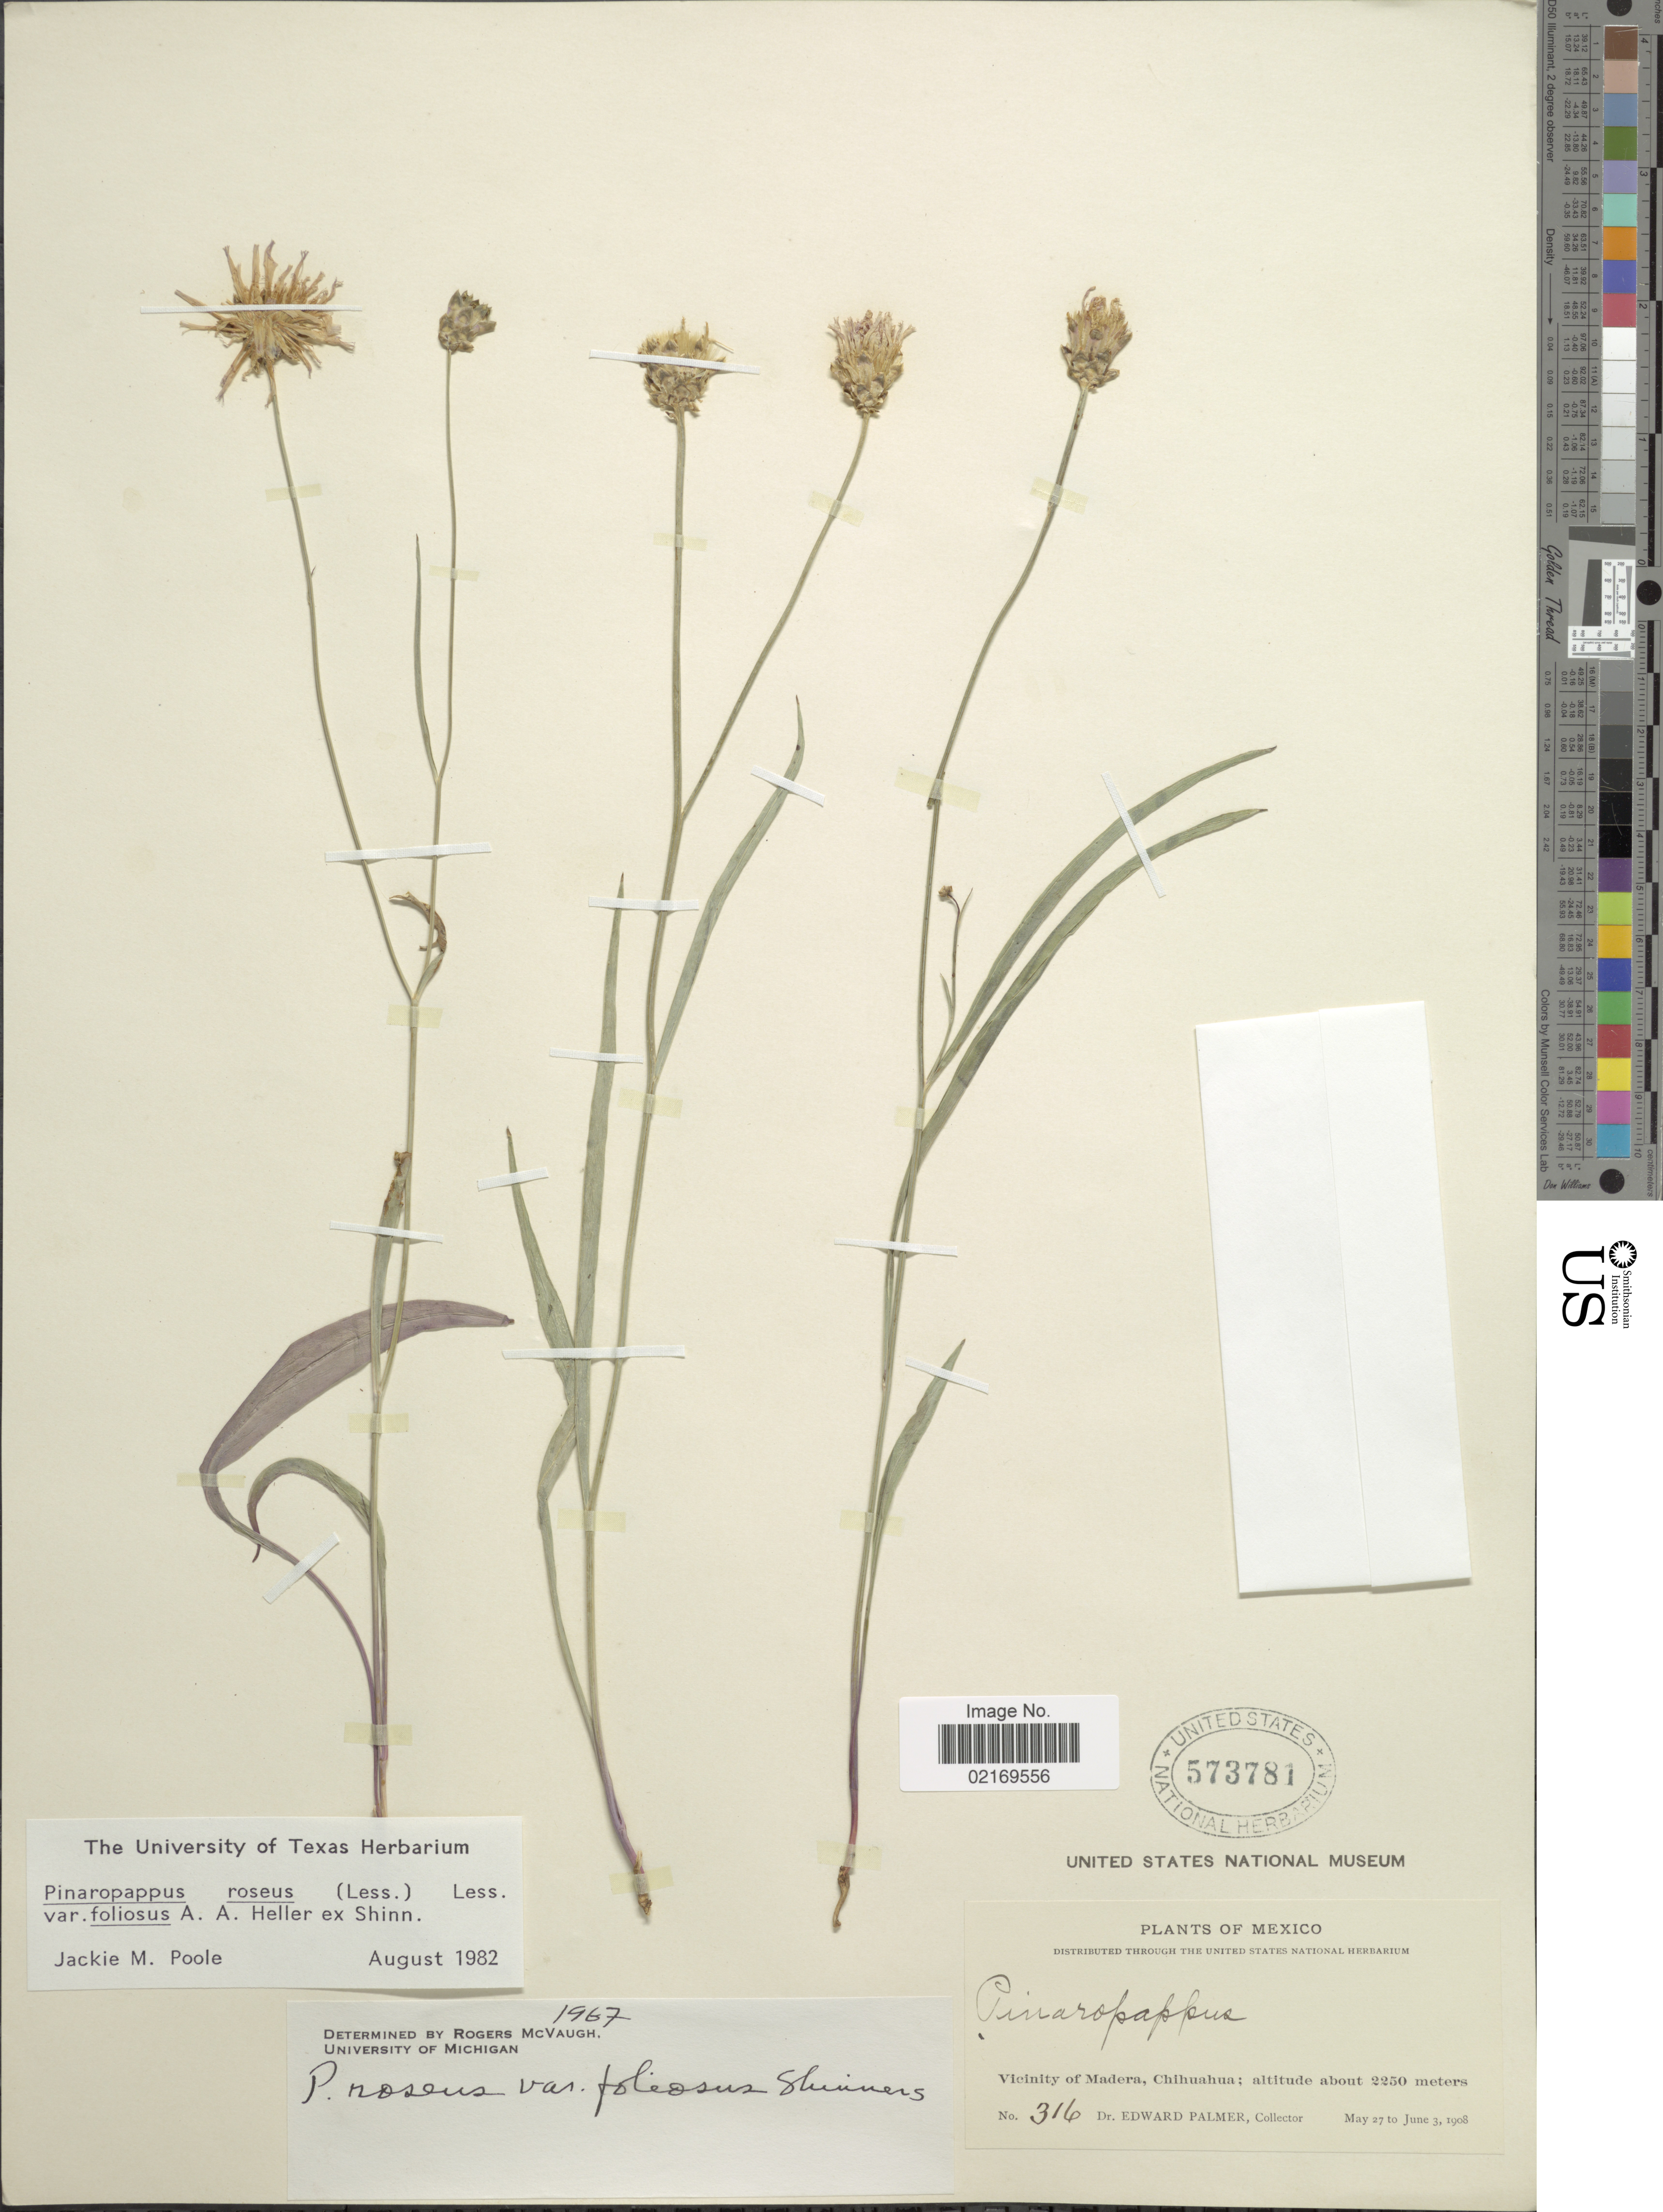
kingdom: Plantae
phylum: Tracheophyta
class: Magnoliopsida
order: Asterales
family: Asteraceae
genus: Pinaropappus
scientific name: Pinaropappus roseus var. foliosus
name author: Shinners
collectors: E. Palmer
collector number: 316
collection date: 1908-05-27/1908-06-03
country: Mexico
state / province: Chihuahua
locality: Vicinity of Madera.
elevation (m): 2250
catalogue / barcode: US 573781